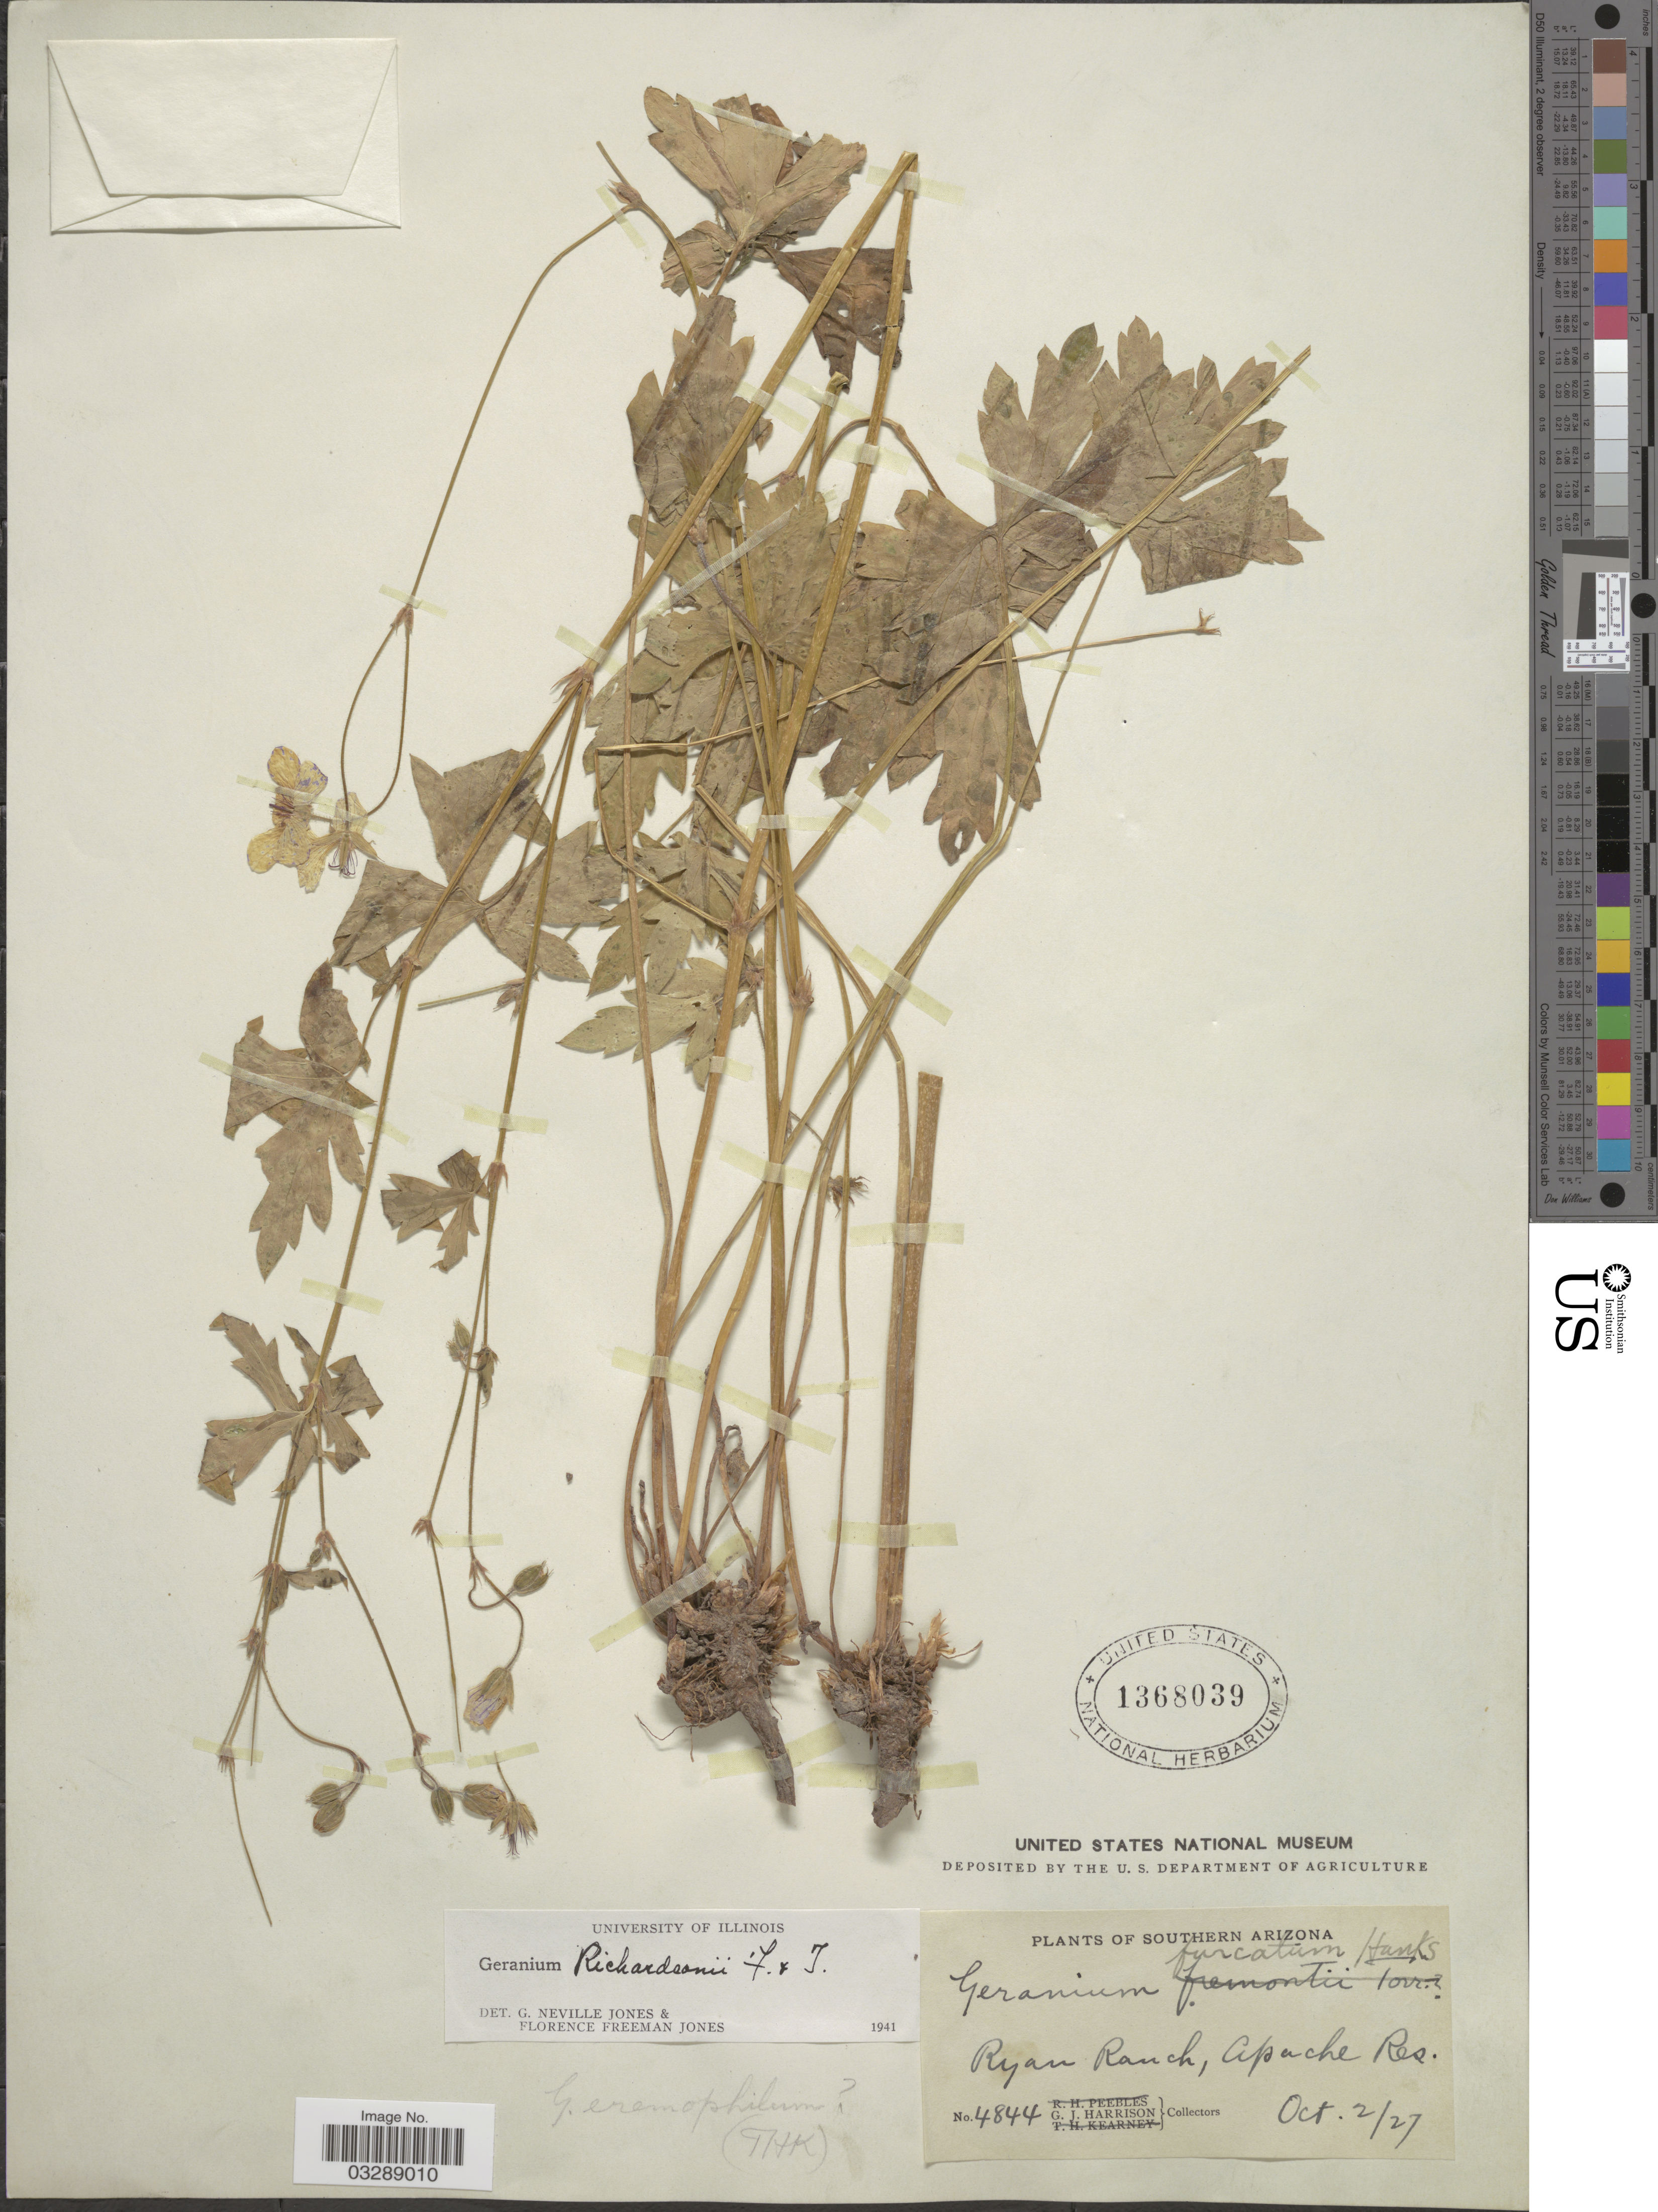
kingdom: Plantae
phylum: Tracheophyta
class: Magnoliopsida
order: Geraniales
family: Geraniaceae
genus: Geranium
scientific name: Geranium richardsonii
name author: Fisch. & Trautv.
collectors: G. J. Harrison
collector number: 4844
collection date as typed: Transcribed d/m/y: 2/10/27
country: United States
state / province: Arizona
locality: Southern Arizona. Ryan Ranch, Apache Res.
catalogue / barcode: US 1368039